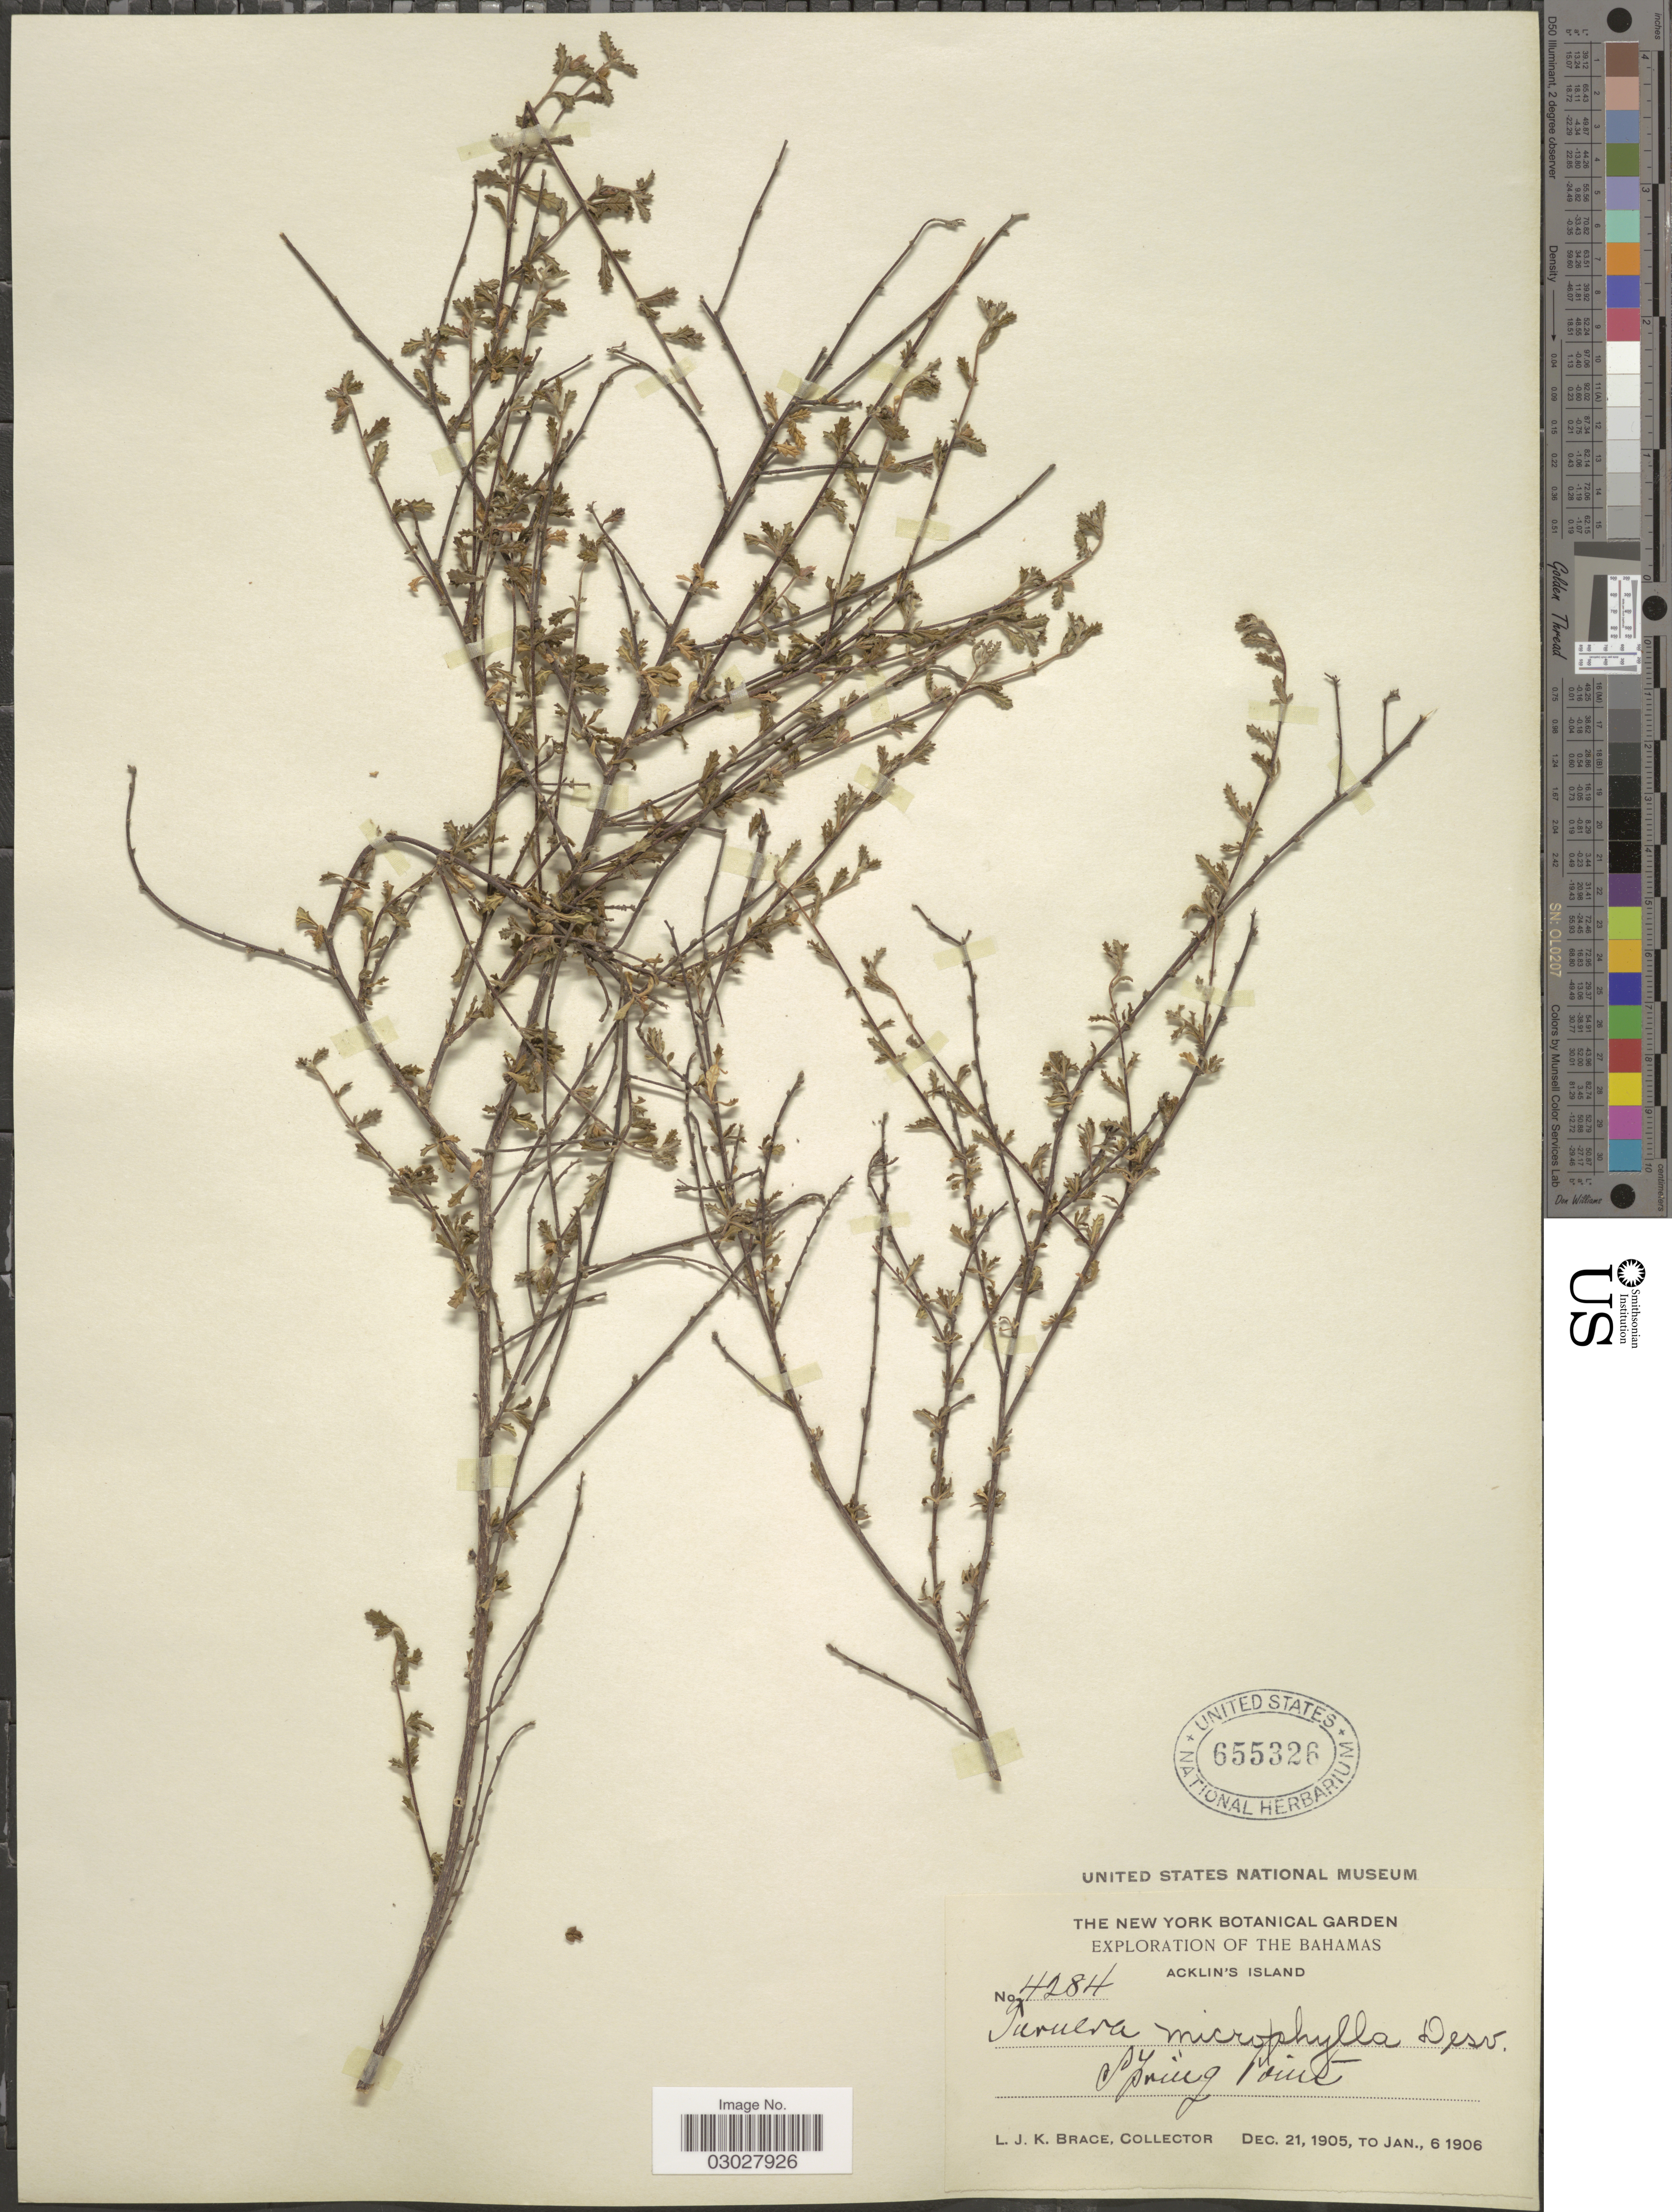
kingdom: Plantae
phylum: Tracheophyta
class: Magnoliopsida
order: Malpighiales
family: Turneraceae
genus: Turnera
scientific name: Turnera diffusa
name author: Willd. ex Schult.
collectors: L. J. K. Brace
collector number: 4284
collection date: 1905-12-21/1906-01-06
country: Bahamas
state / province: Acklins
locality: Acklin's Island. Spring Point.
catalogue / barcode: US 655326